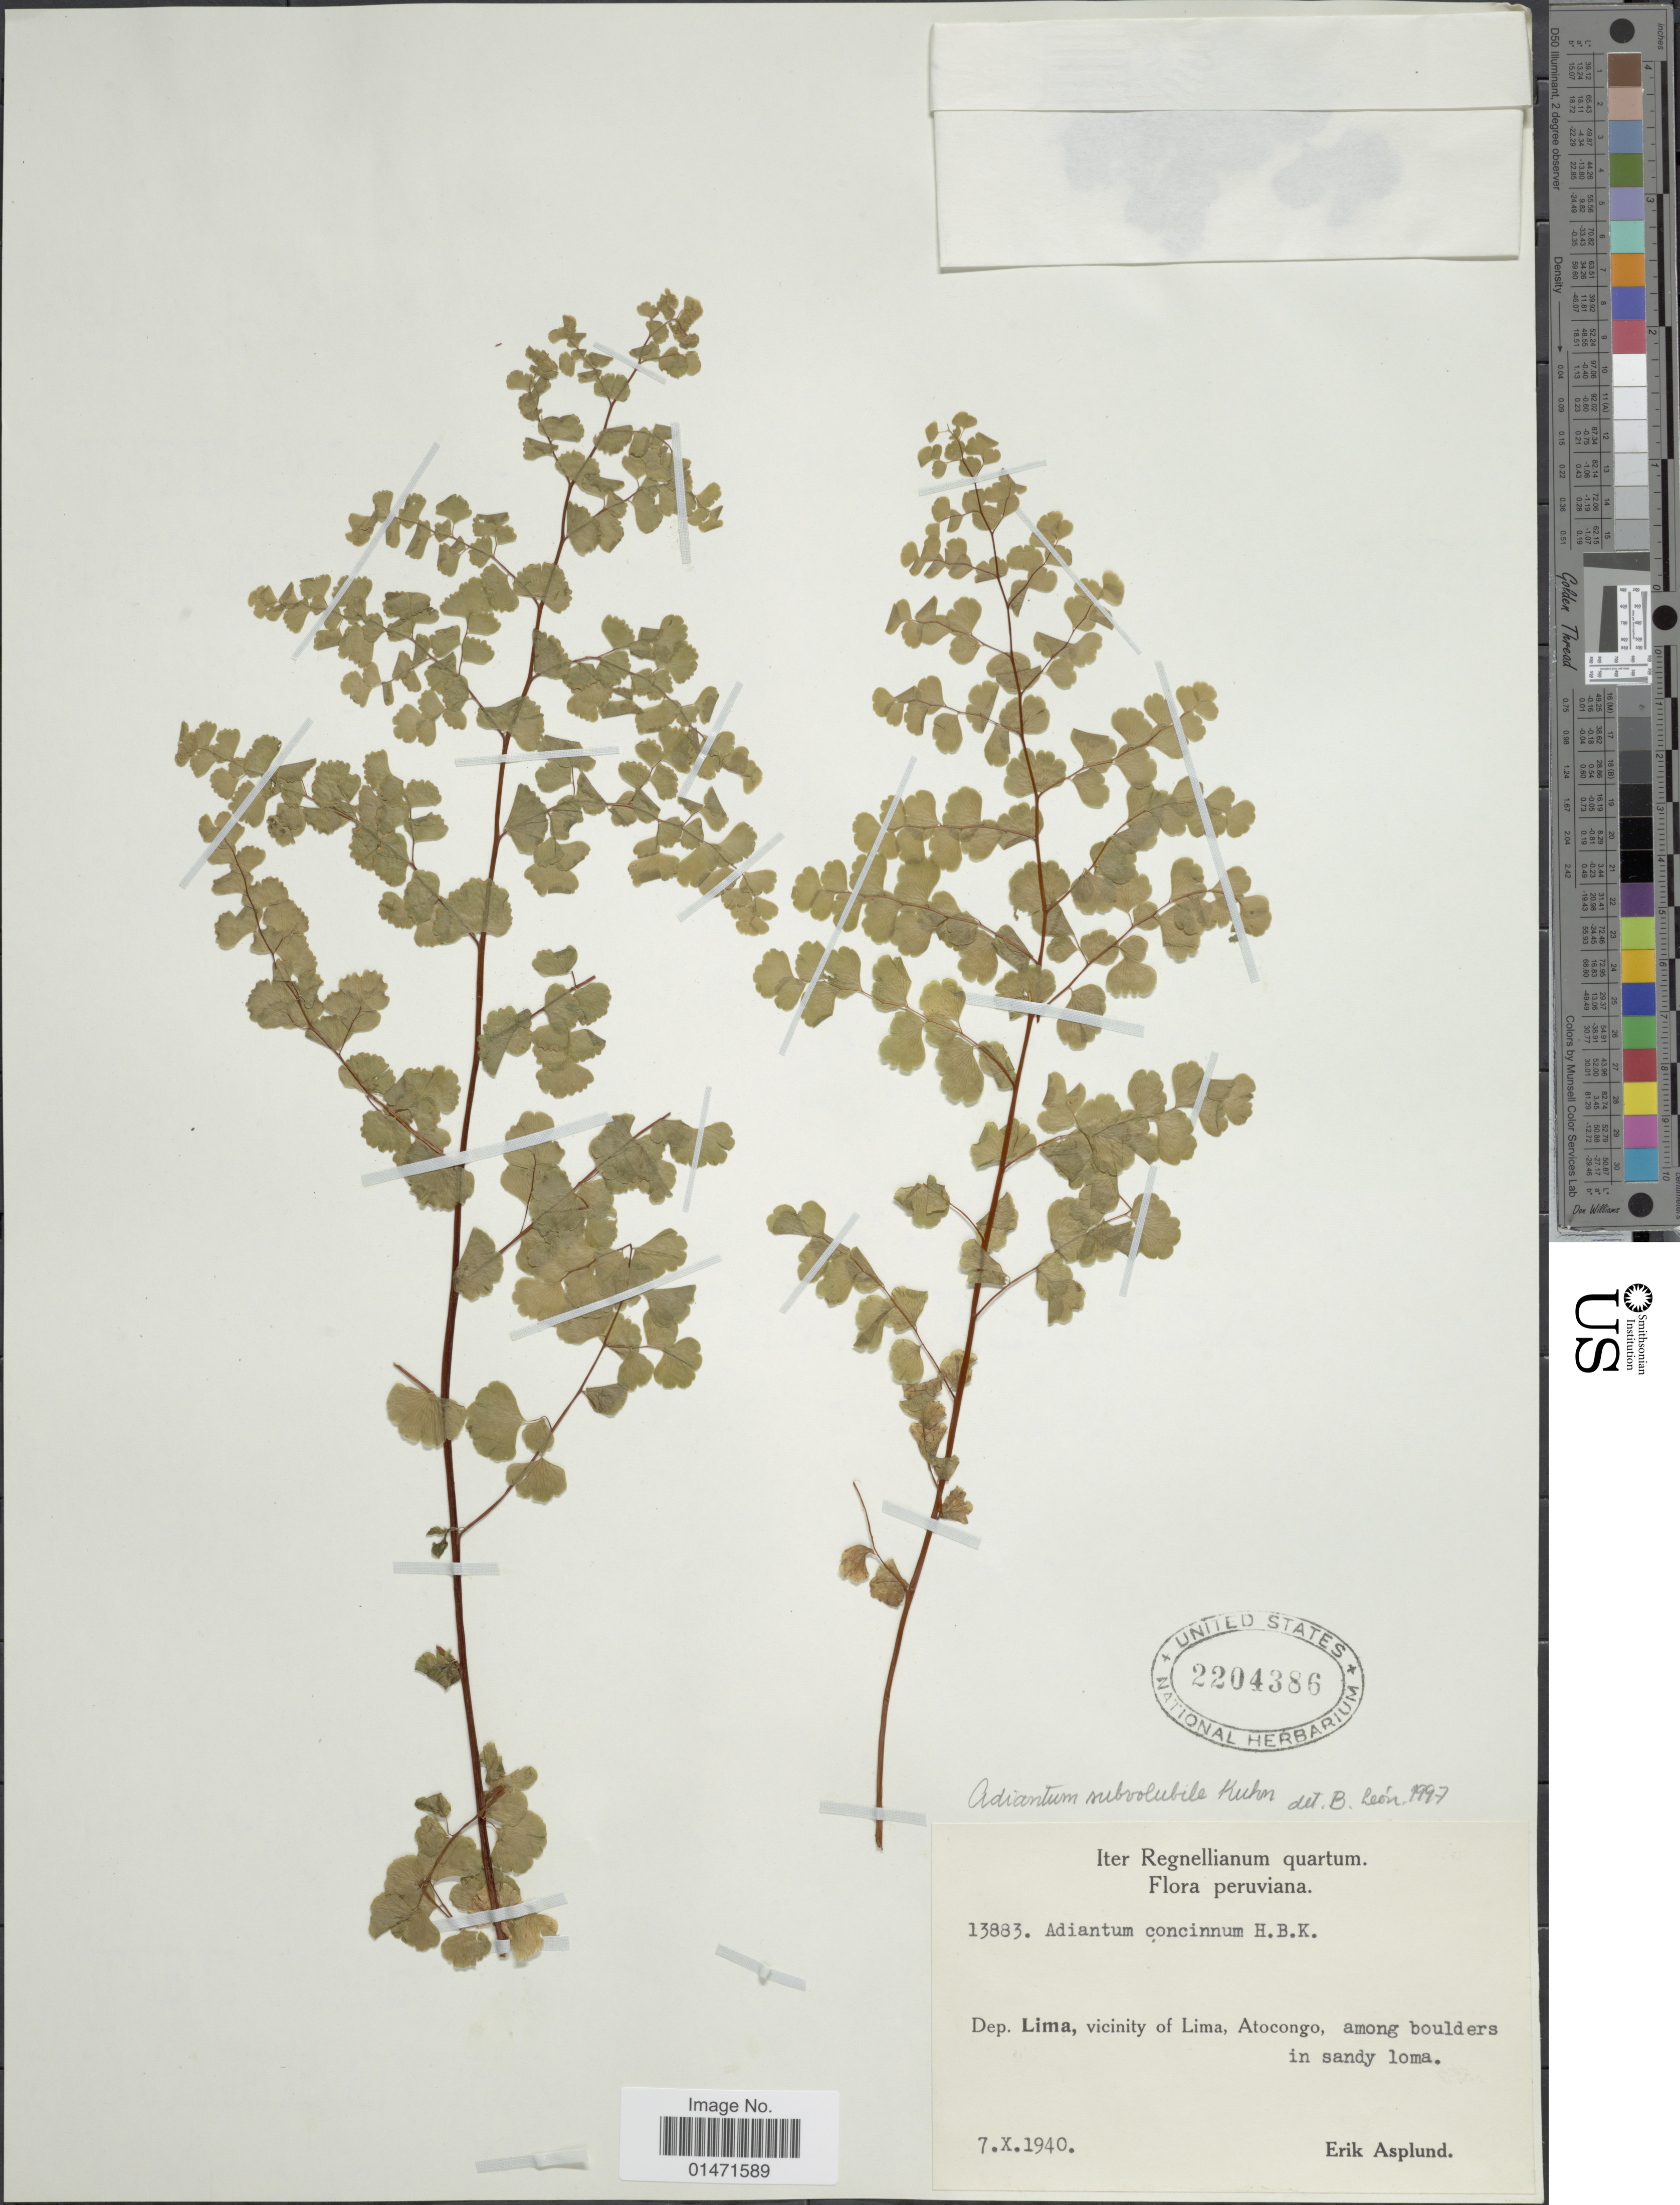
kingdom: Plantae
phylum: Tracheophyta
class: Polypodiopsida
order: Polypodiales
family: Pteridaceae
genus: Adiantum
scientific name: Adiantum subvolubile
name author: Mett. ex Kuhn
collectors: E. Asplund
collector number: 13883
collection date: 1940-10-07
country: Peru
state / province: Lima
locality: Vicinity of Lima, Atocongo, among boulders in sandy loma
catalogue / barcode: US 2204386